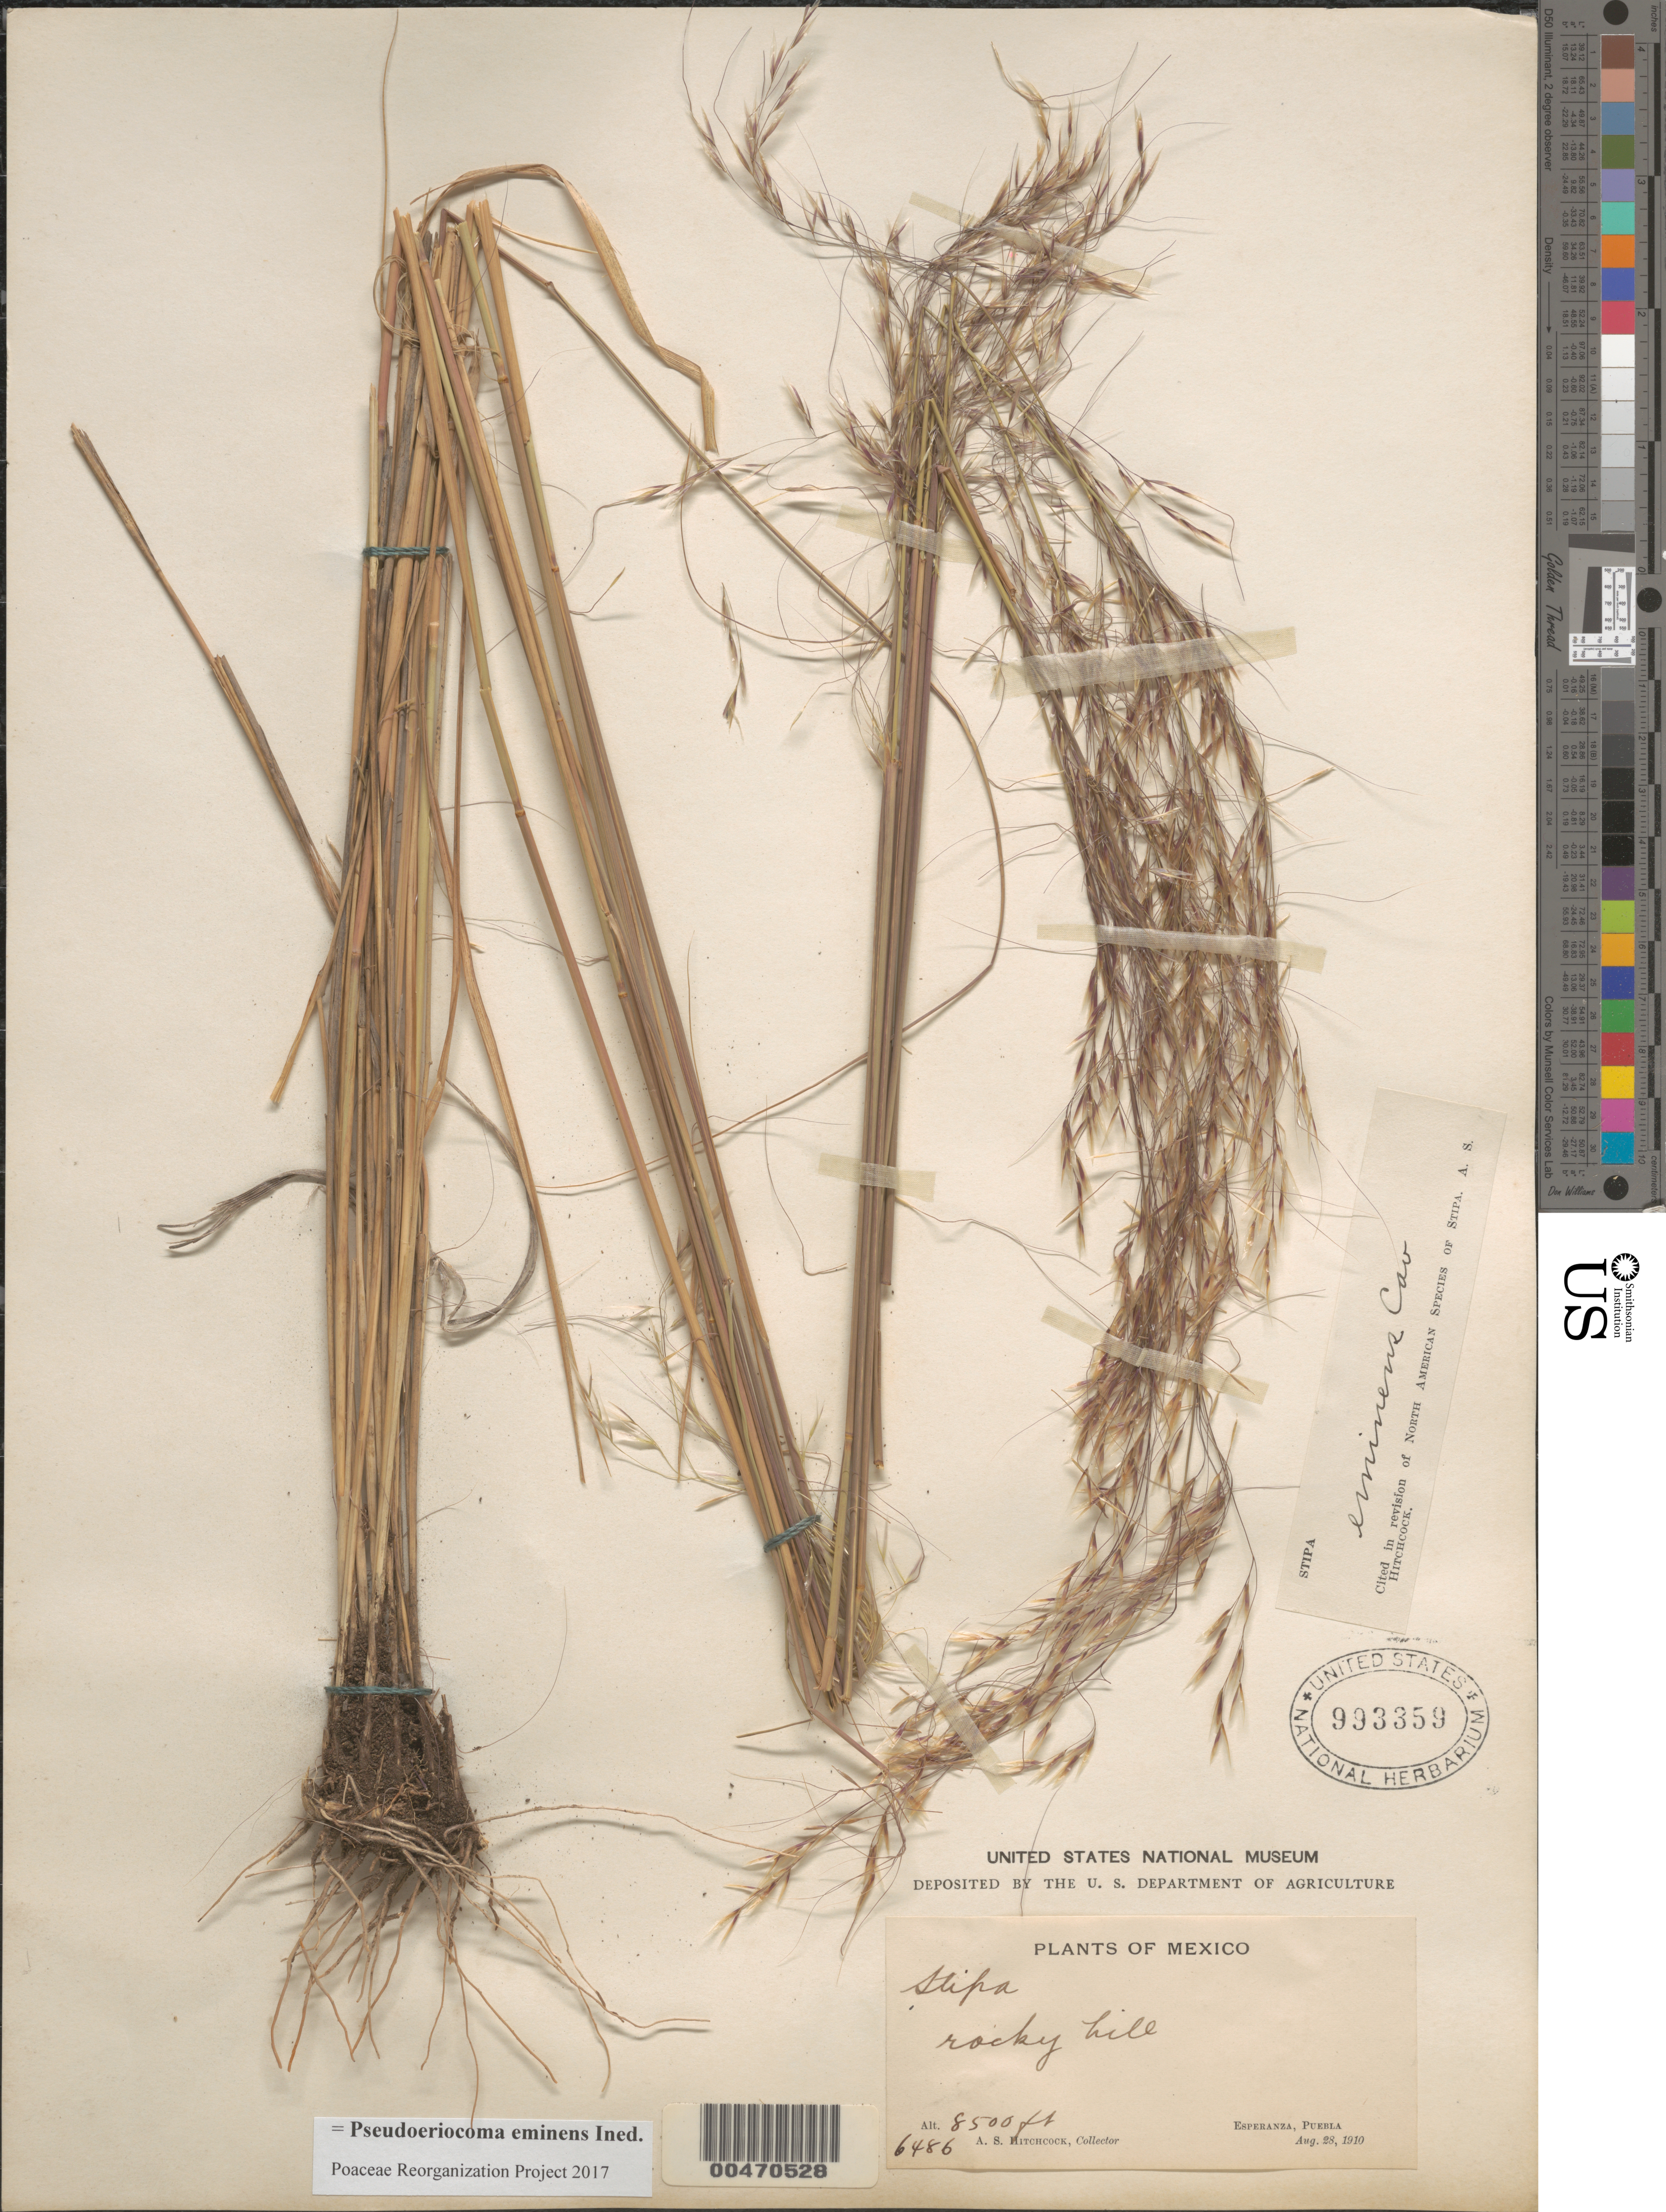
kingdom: Plantae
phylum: Tracheophyta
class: Liliopsida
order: Poales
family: Poaceae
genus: Pseudoeriocoma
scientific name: Pseudoeriocoma eminens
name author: (Cav.) Romasch.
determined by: Poaceae Reorganization Project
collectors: A. S. Hitchcock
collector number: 6486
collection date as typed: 28 Aug 1910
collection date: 1910-08-28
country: Mexico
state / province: Puebla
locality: Esperanza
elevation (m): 2591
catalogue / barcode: US 993359